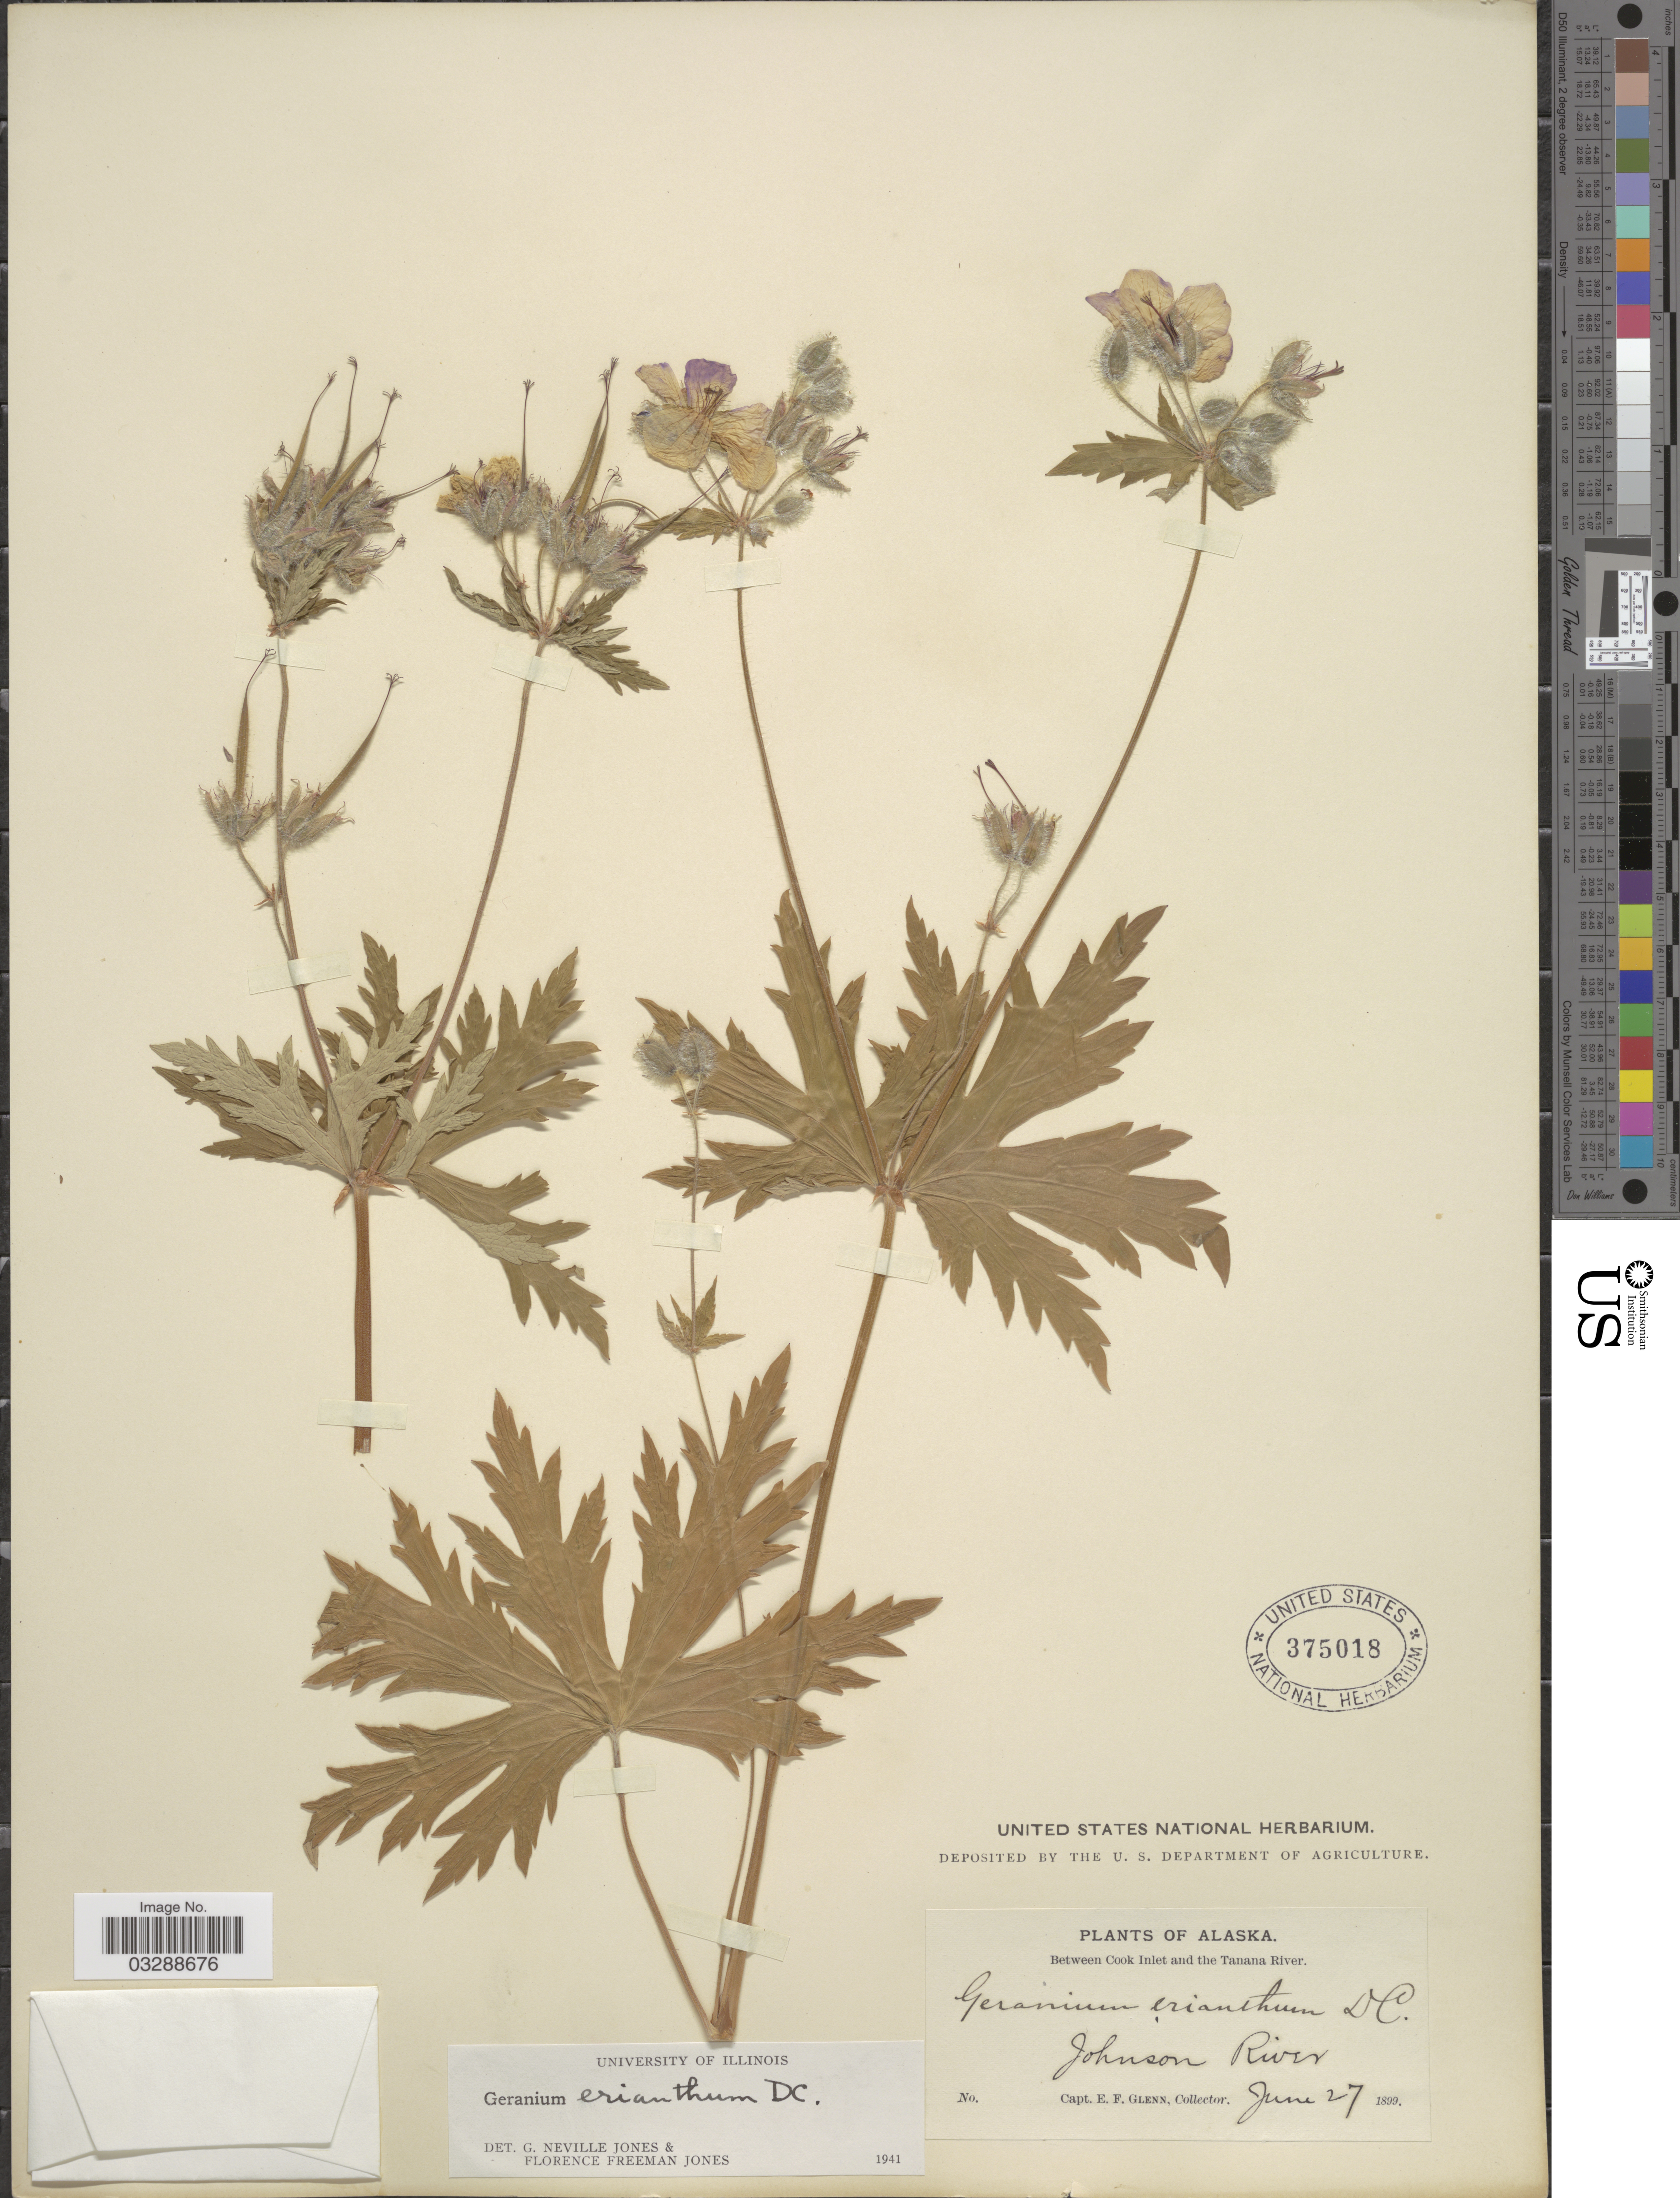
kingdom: Plantae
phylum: Tracheophyta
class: Magnoliopsida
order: Geraniales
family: Geraniaceae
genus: Geranium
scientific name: Geranium erianthum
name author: DC.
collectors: E. Glenn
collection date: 1899-06-27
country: United States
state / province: Alaska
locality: Between Cook Inlet and the Tanana River. Johnson River.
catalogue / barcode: US 375018